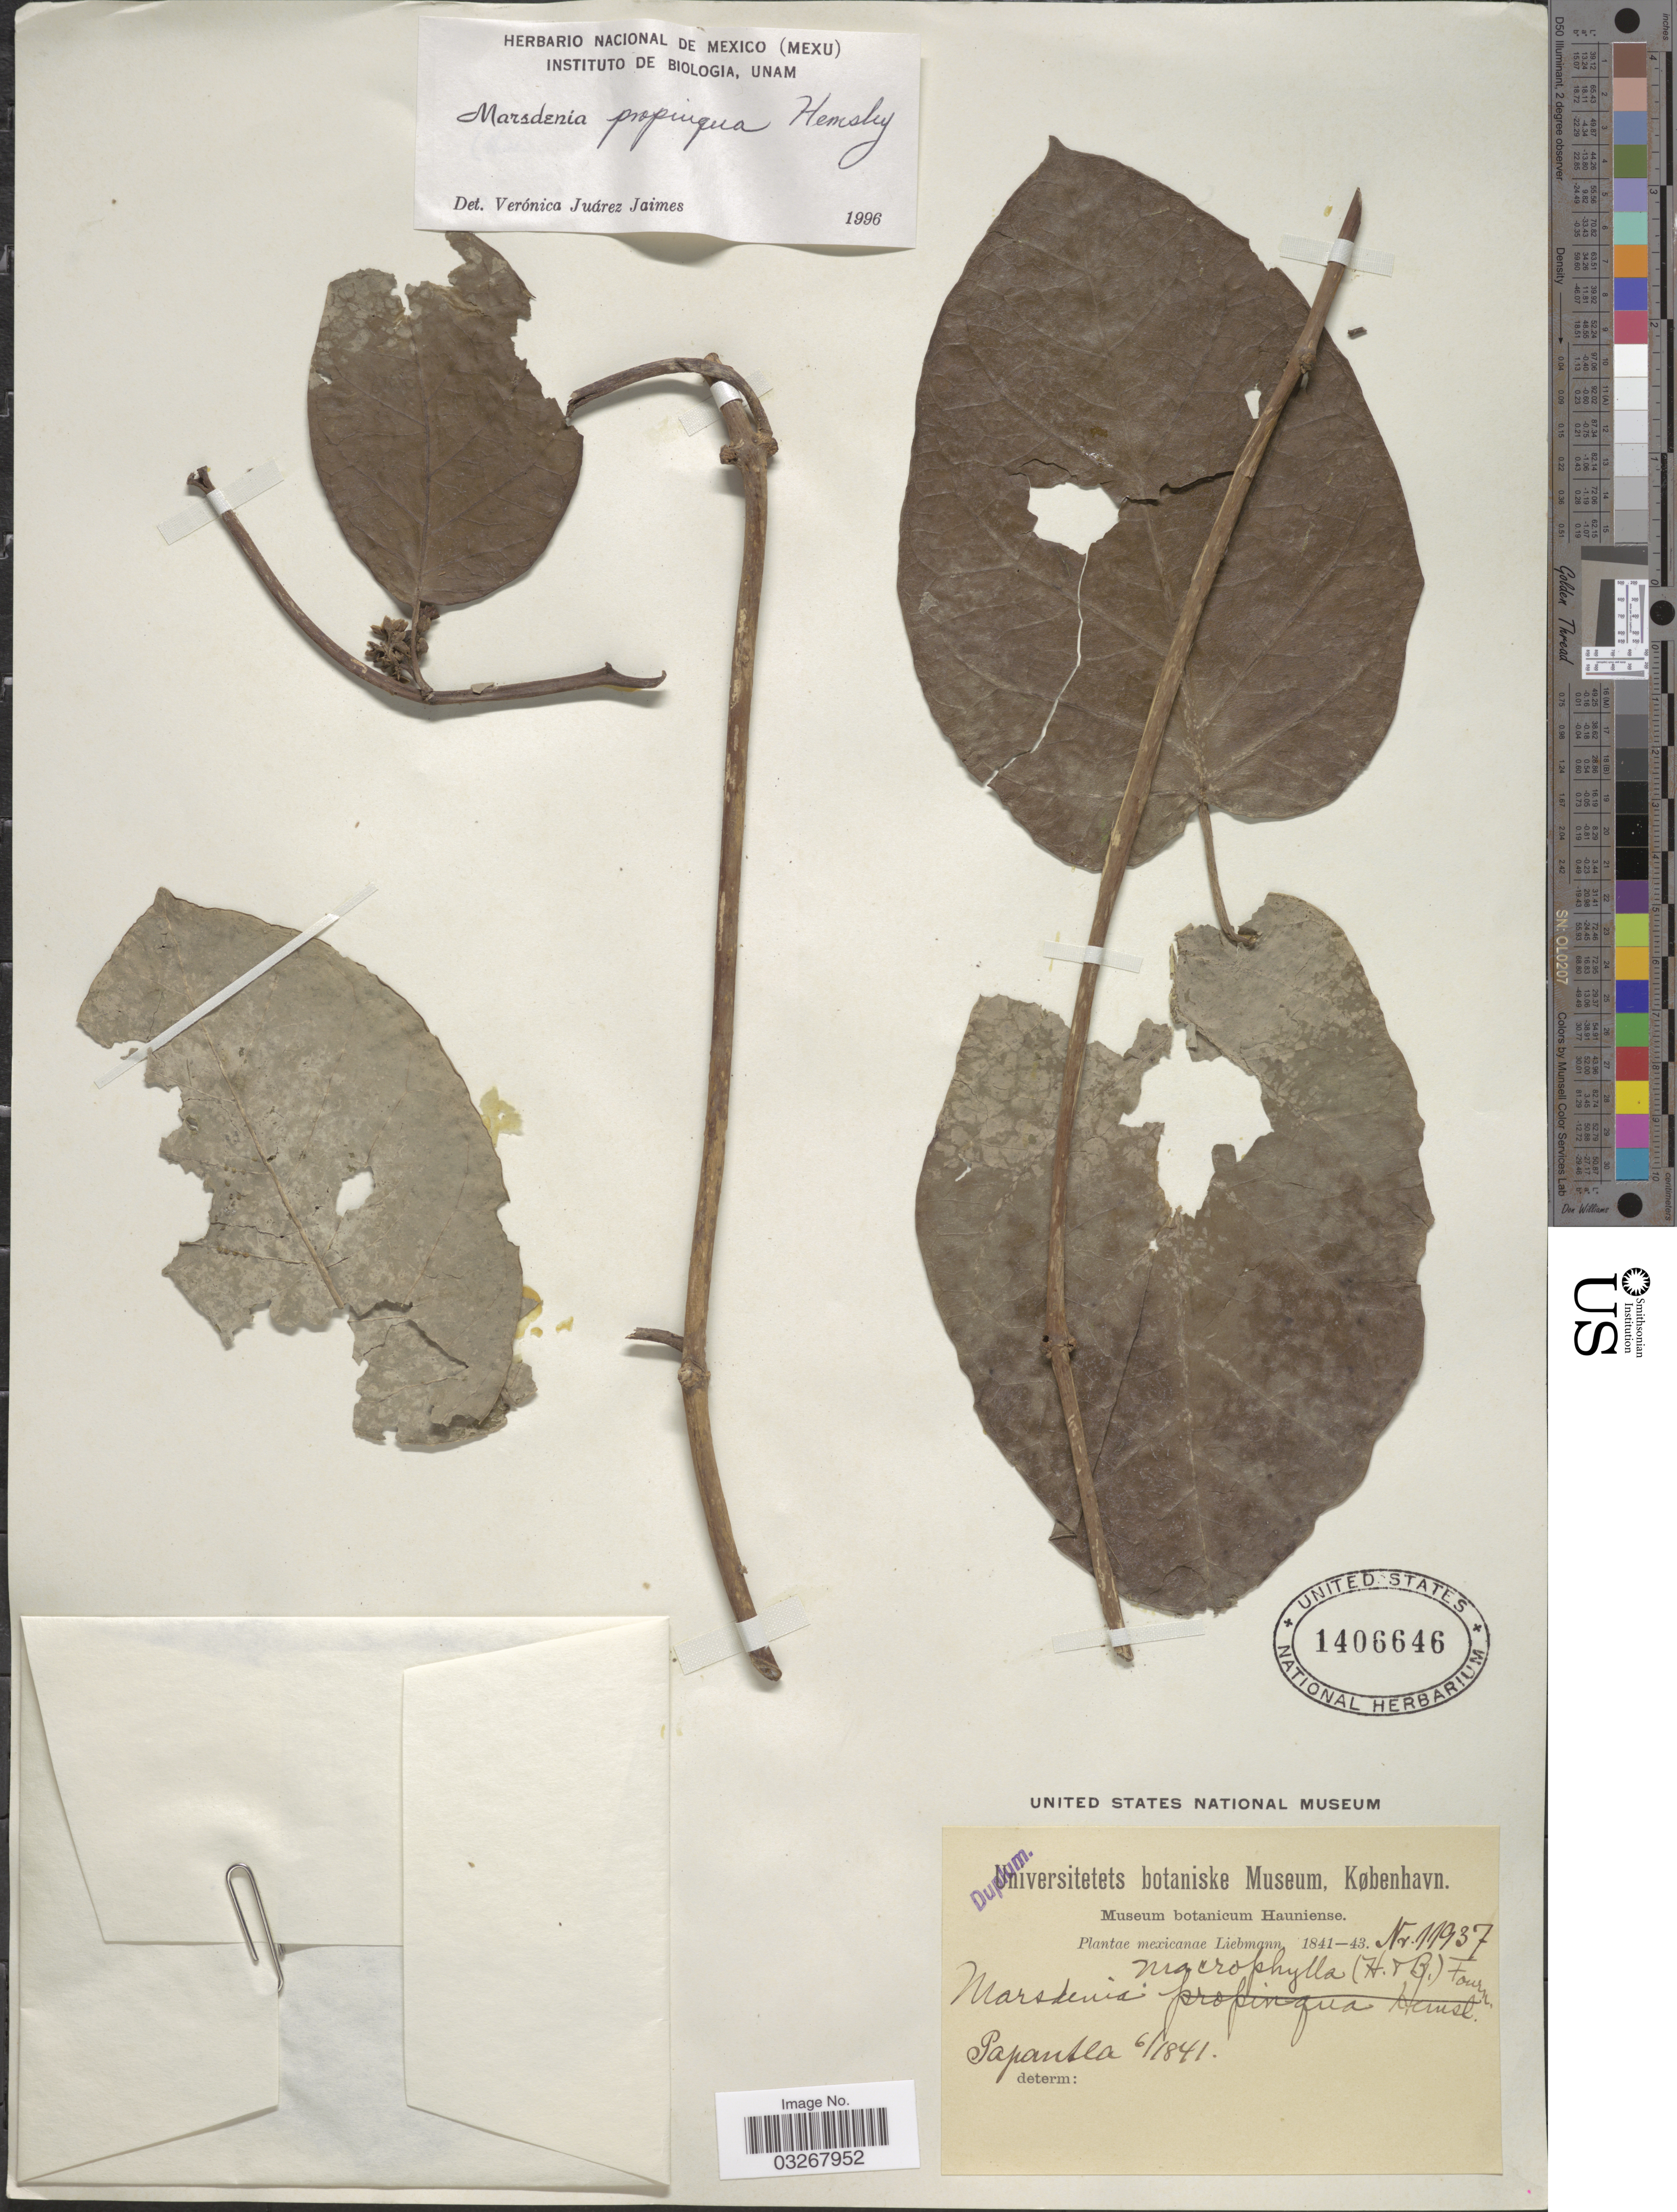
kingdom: Plantae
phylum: Tracheophyta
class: Magnoliopsida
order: Gentianales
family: Apocynaceae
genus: Marsdenia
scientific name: Marsdenia propinqua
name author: Hemsl.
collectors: Liebmann, --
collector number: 11937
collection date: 1841-06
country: Mexico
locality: Papantla.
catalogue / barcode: US 1406646